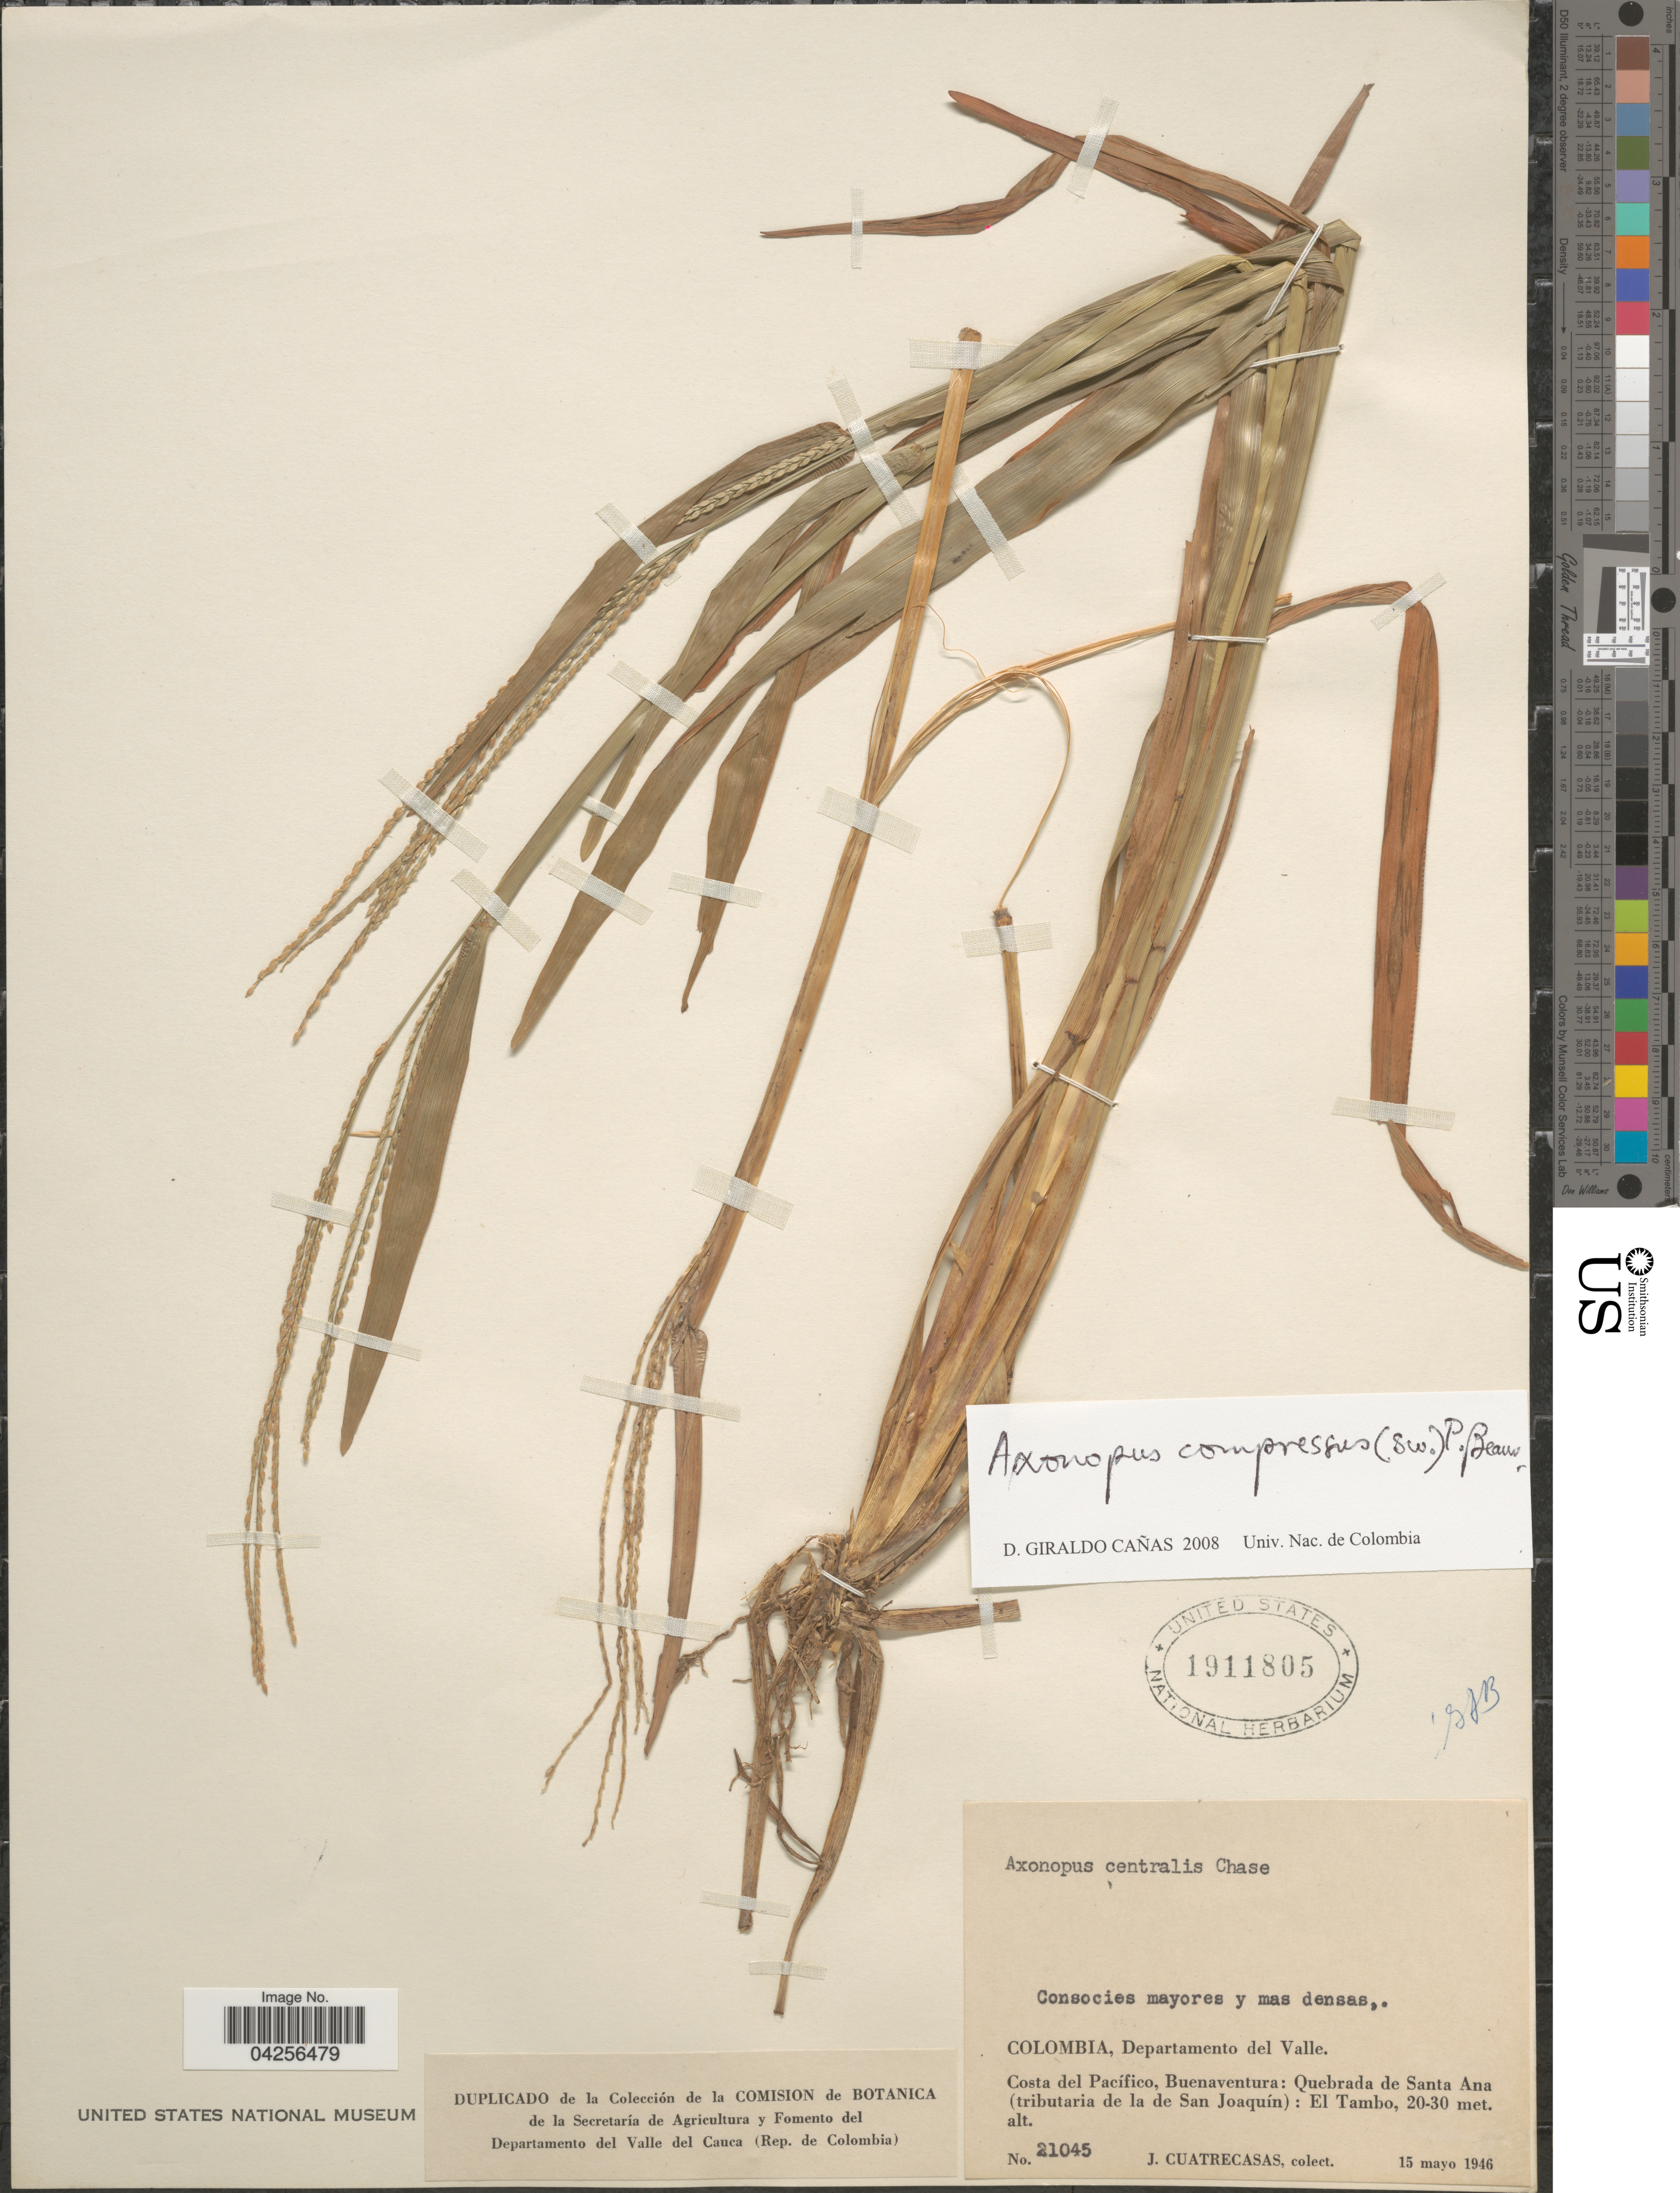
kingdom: Plantae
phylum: Tracheophyta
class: Liliopsida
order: Poales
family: Poaceae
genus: Axonopus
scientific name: Axonopus compressus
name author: (Sw.) P. Beauv.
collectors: J. Cuatrecasas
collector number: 21045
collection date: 1946-05-15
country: Colombia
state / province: Valle del Cauca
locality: Departamento del Valle. Costa del Pacífico, Buenaventura: Quebrada de Santa Ana (tributaria de la de San Joaquín): El Tambo.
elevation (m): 20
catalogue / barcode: US 1911805